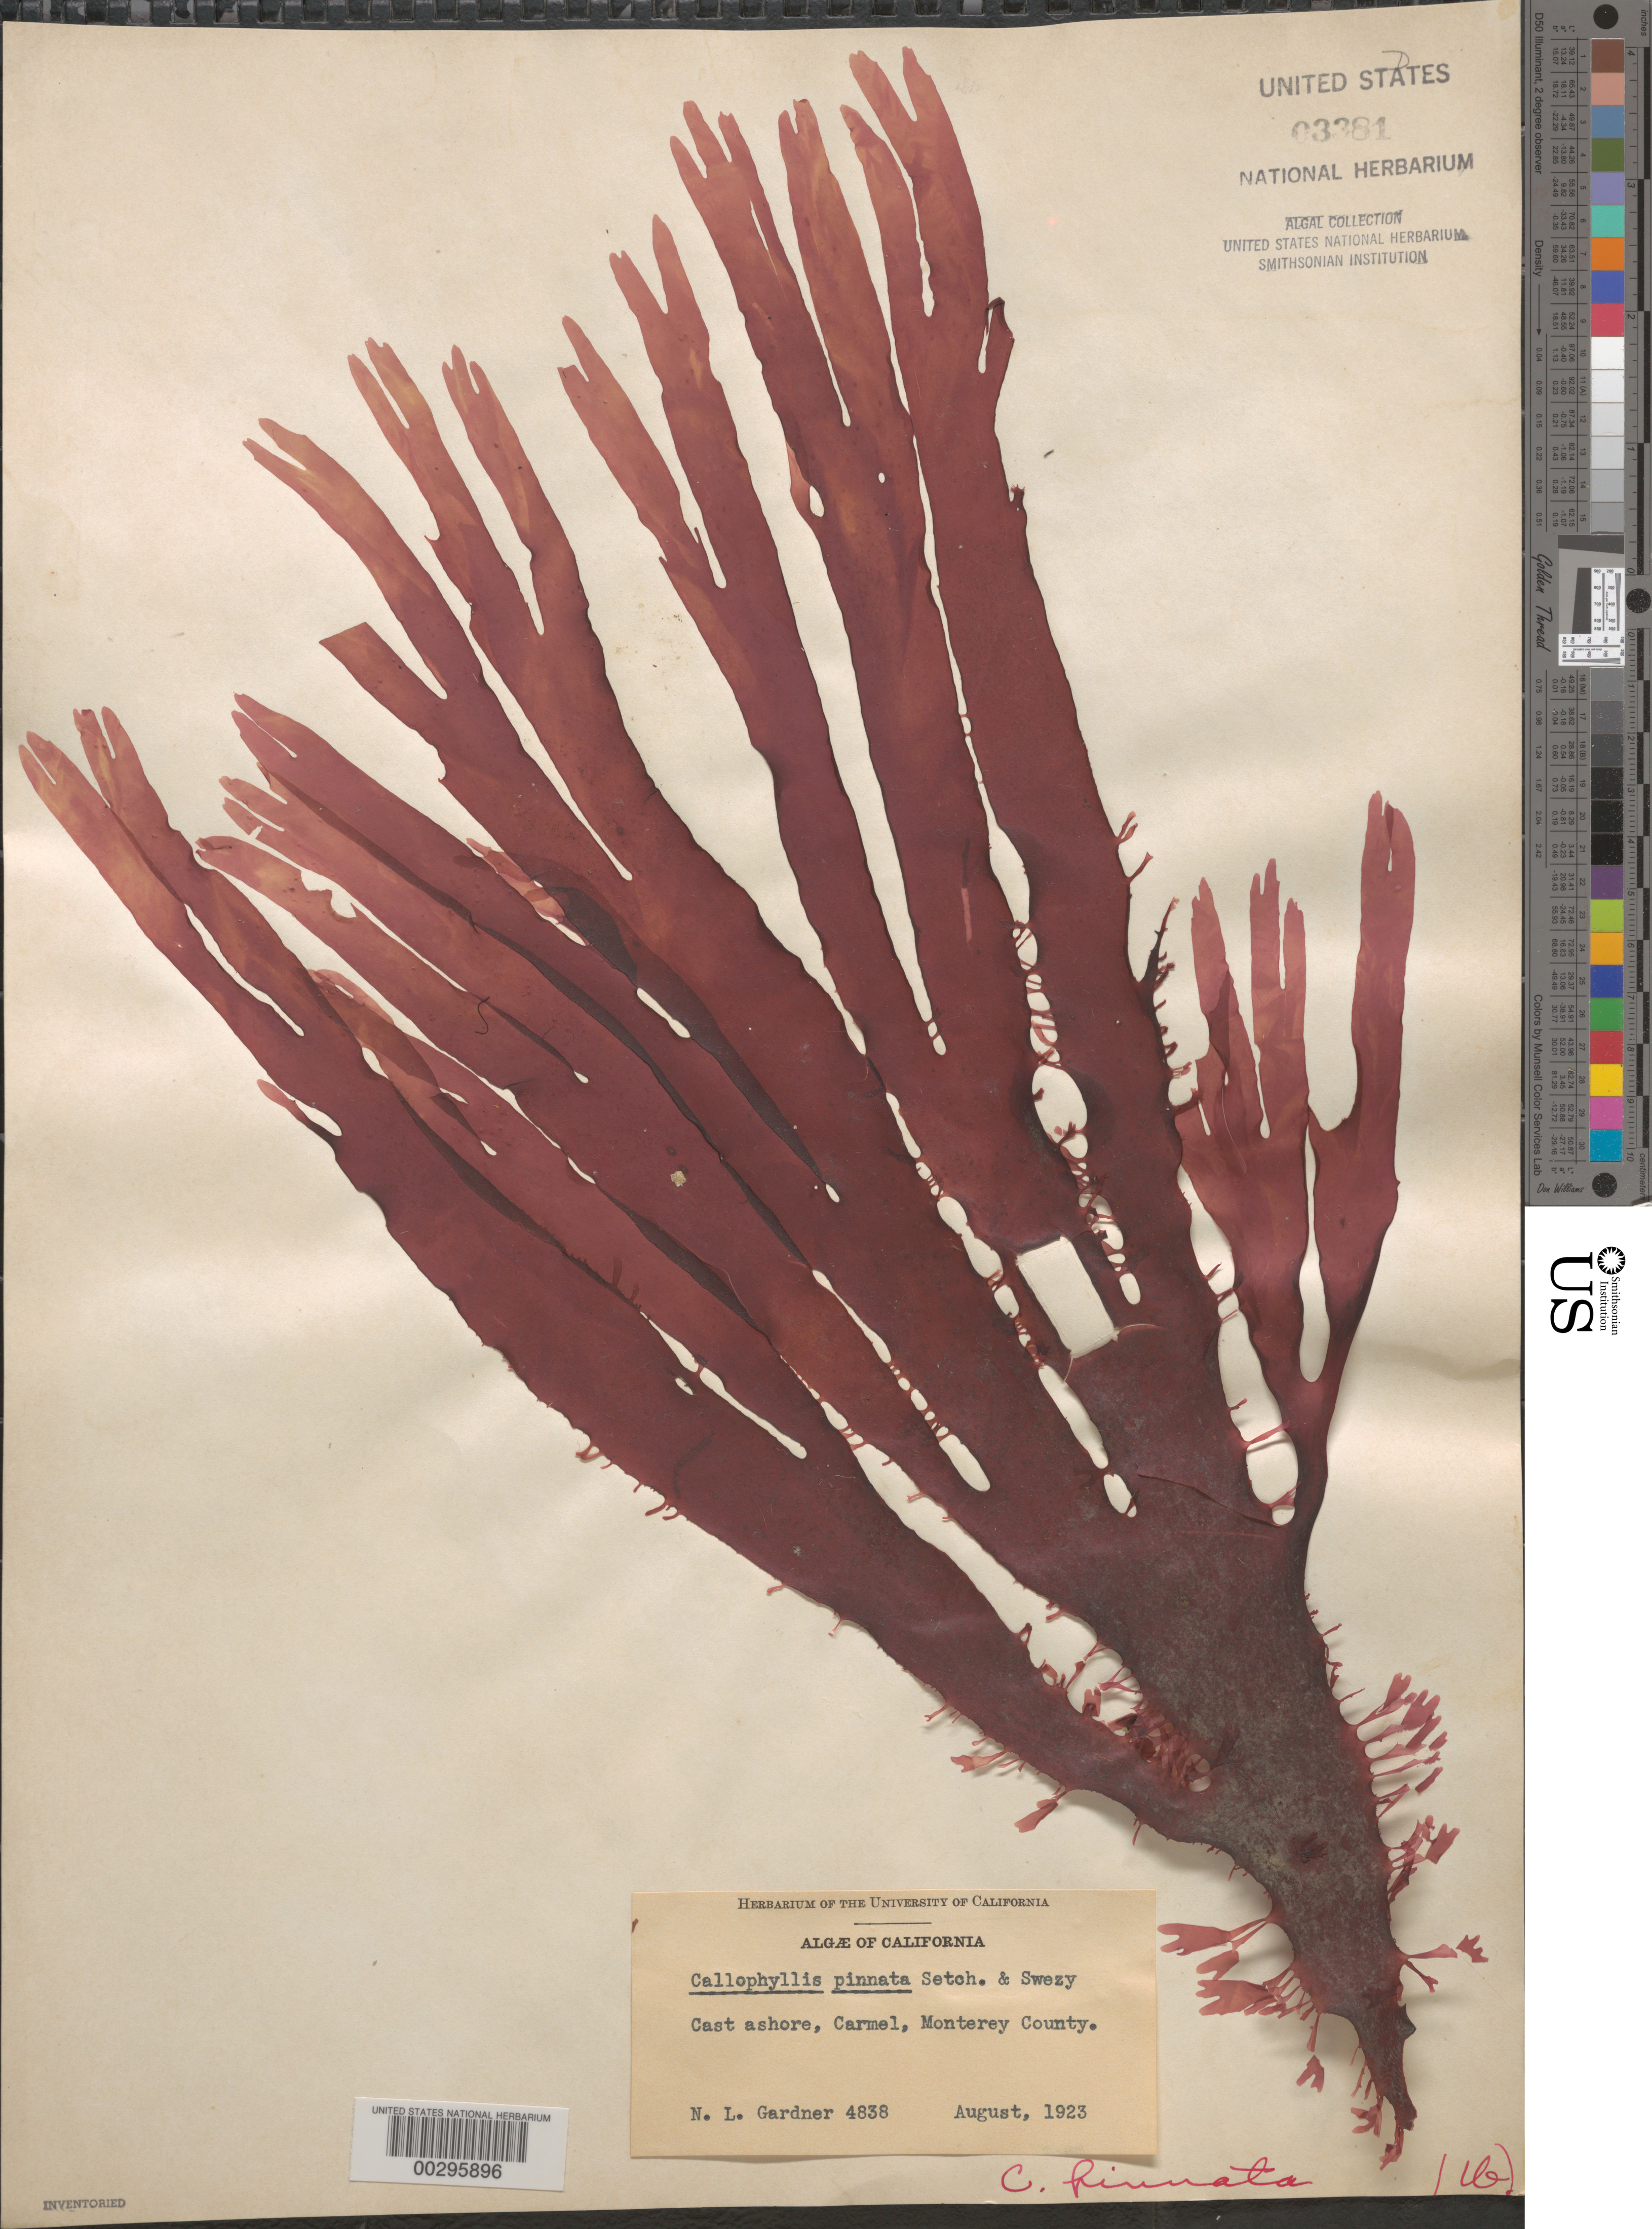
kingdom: Plantae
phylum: Rhodophyta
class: Florideophyceae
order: Gigartinales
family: Kallymeniaceae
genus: Callophyllis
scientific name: Callophyllis pinnata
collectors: N. Gardner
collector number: NLG 4838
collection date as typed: Aug 1923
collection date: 1923-08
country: United States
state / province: California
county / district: Monterey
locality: Carmel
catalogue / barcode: US 3381